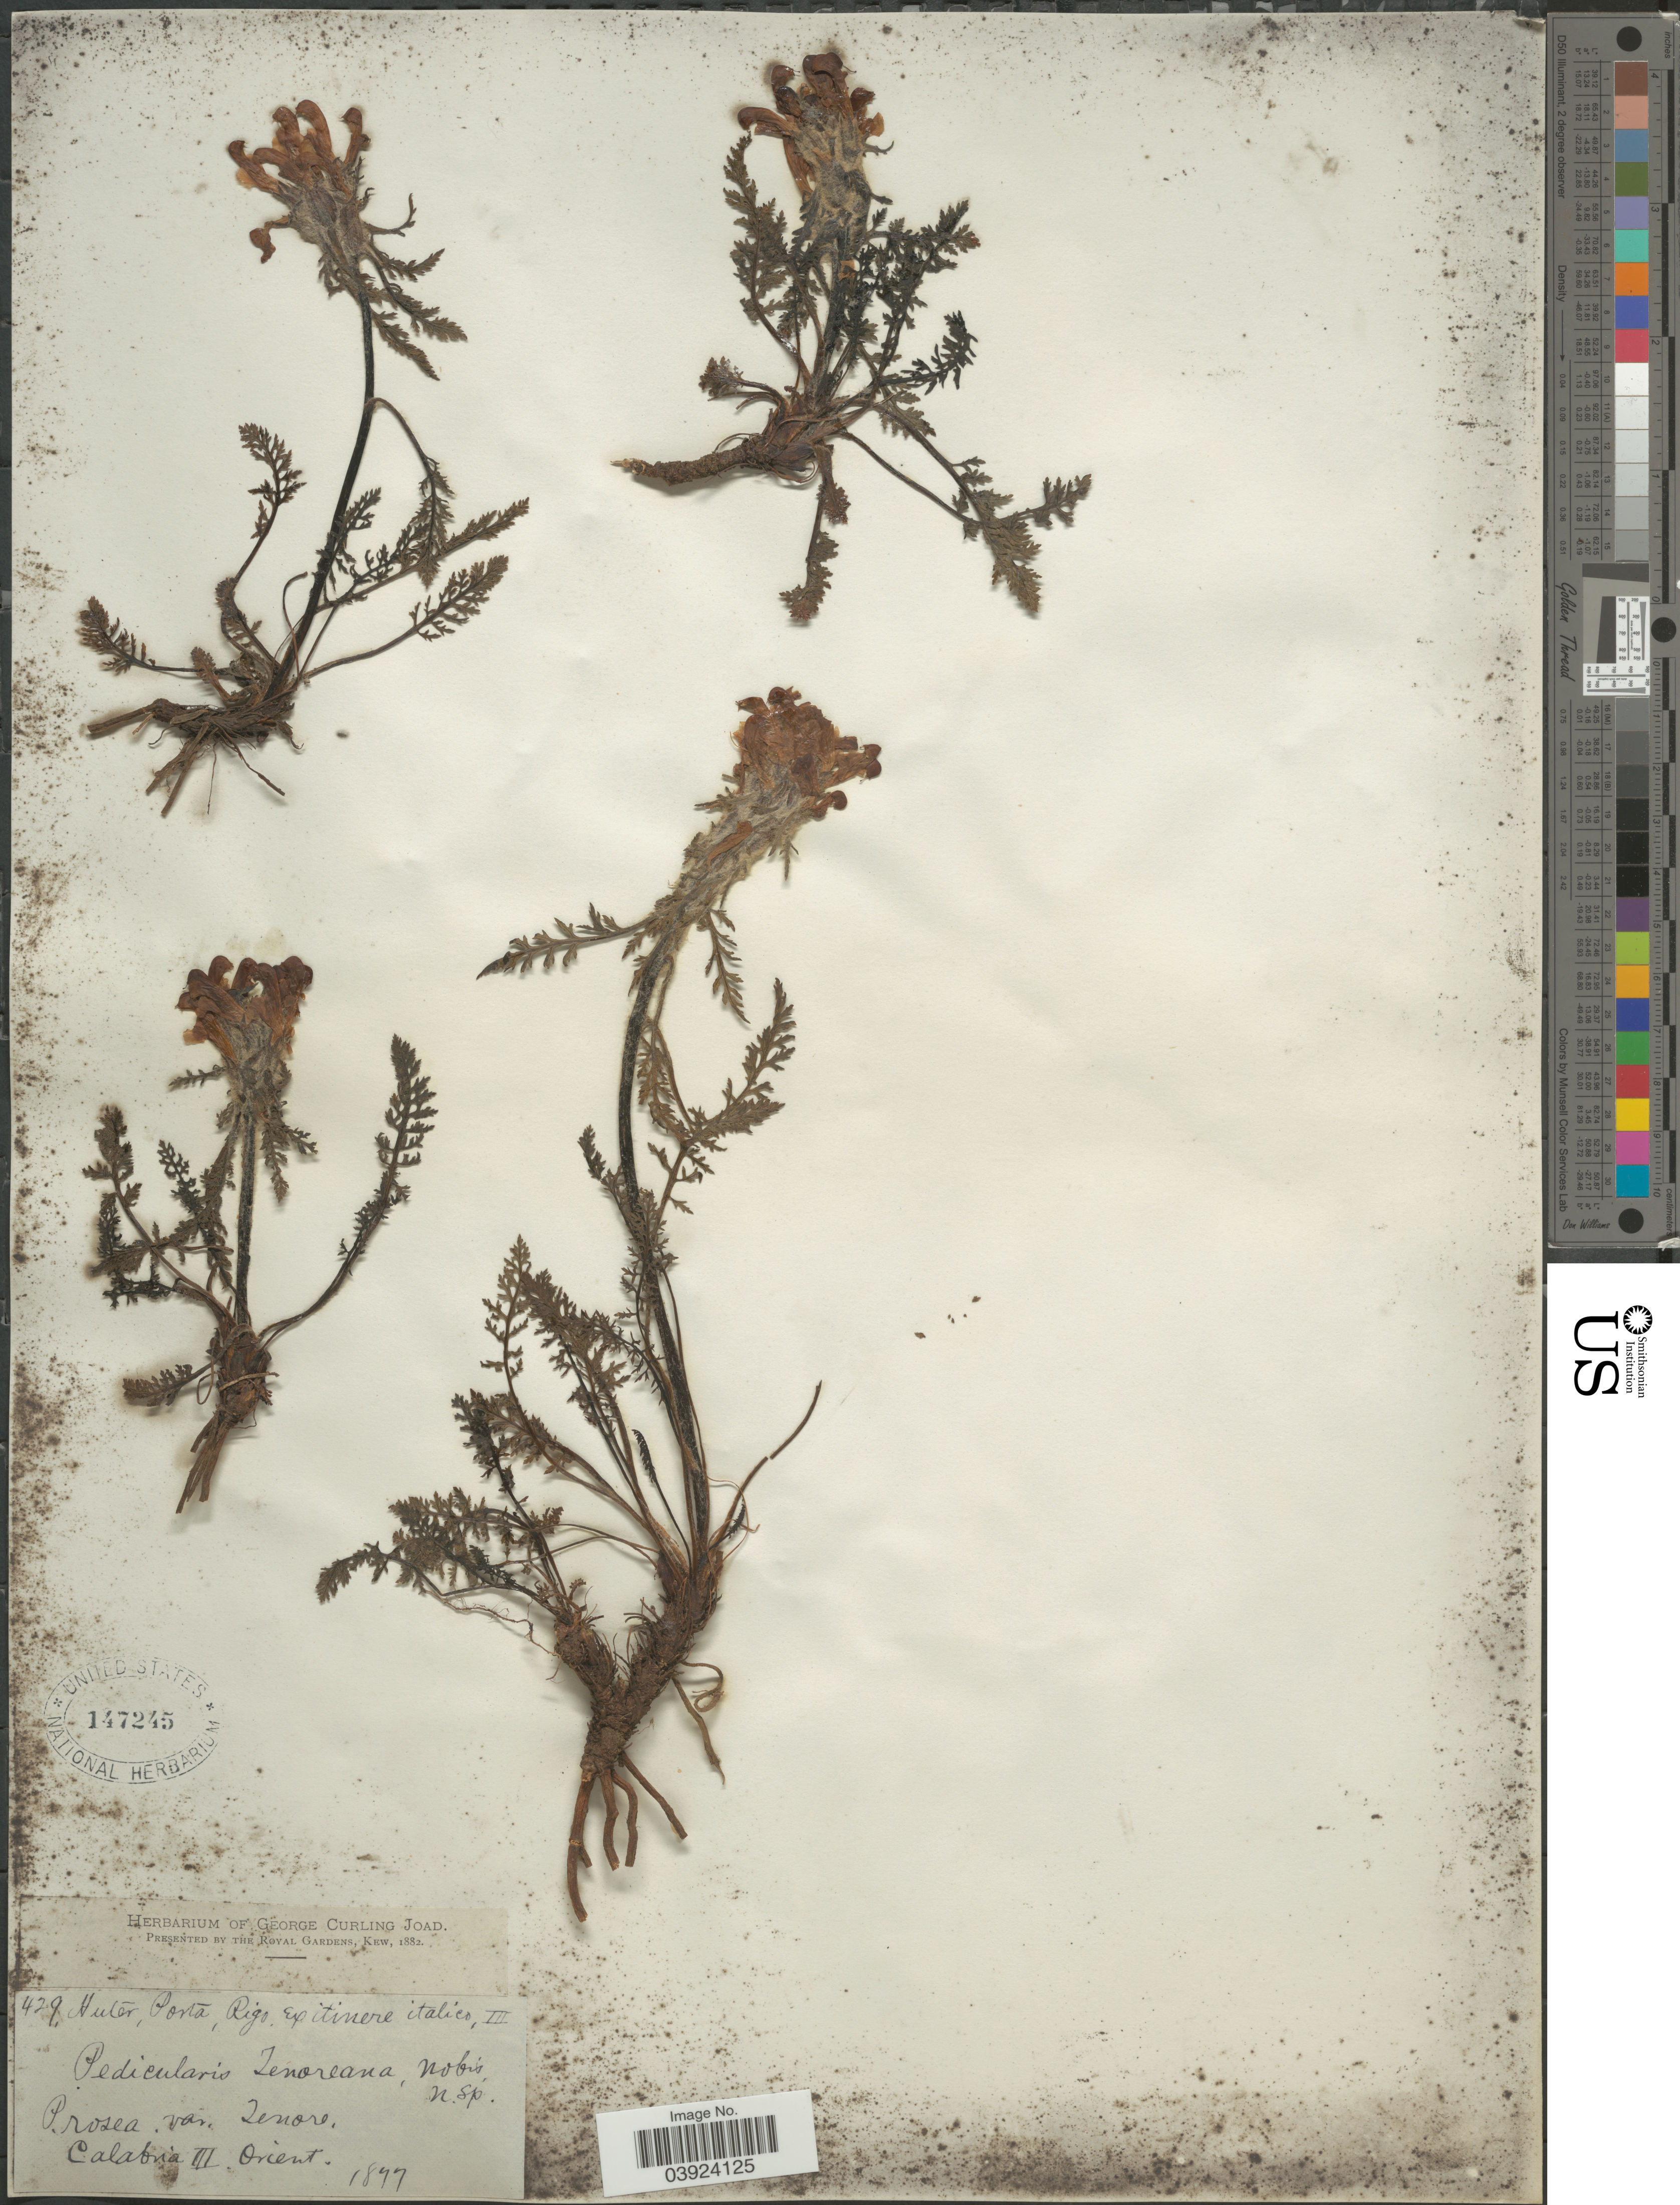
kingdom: Plantae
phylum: Tracheophyta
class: Magnoliopsida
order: Lamiales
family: Orobanchaceae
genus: Pedicularis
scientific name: Pedicularis tenoreana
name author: Porta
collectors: -. Huter, -- Porta & -- Rigo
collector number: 429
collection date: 1877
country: Italy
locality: Calabria III Orient.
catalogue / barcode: US 147245